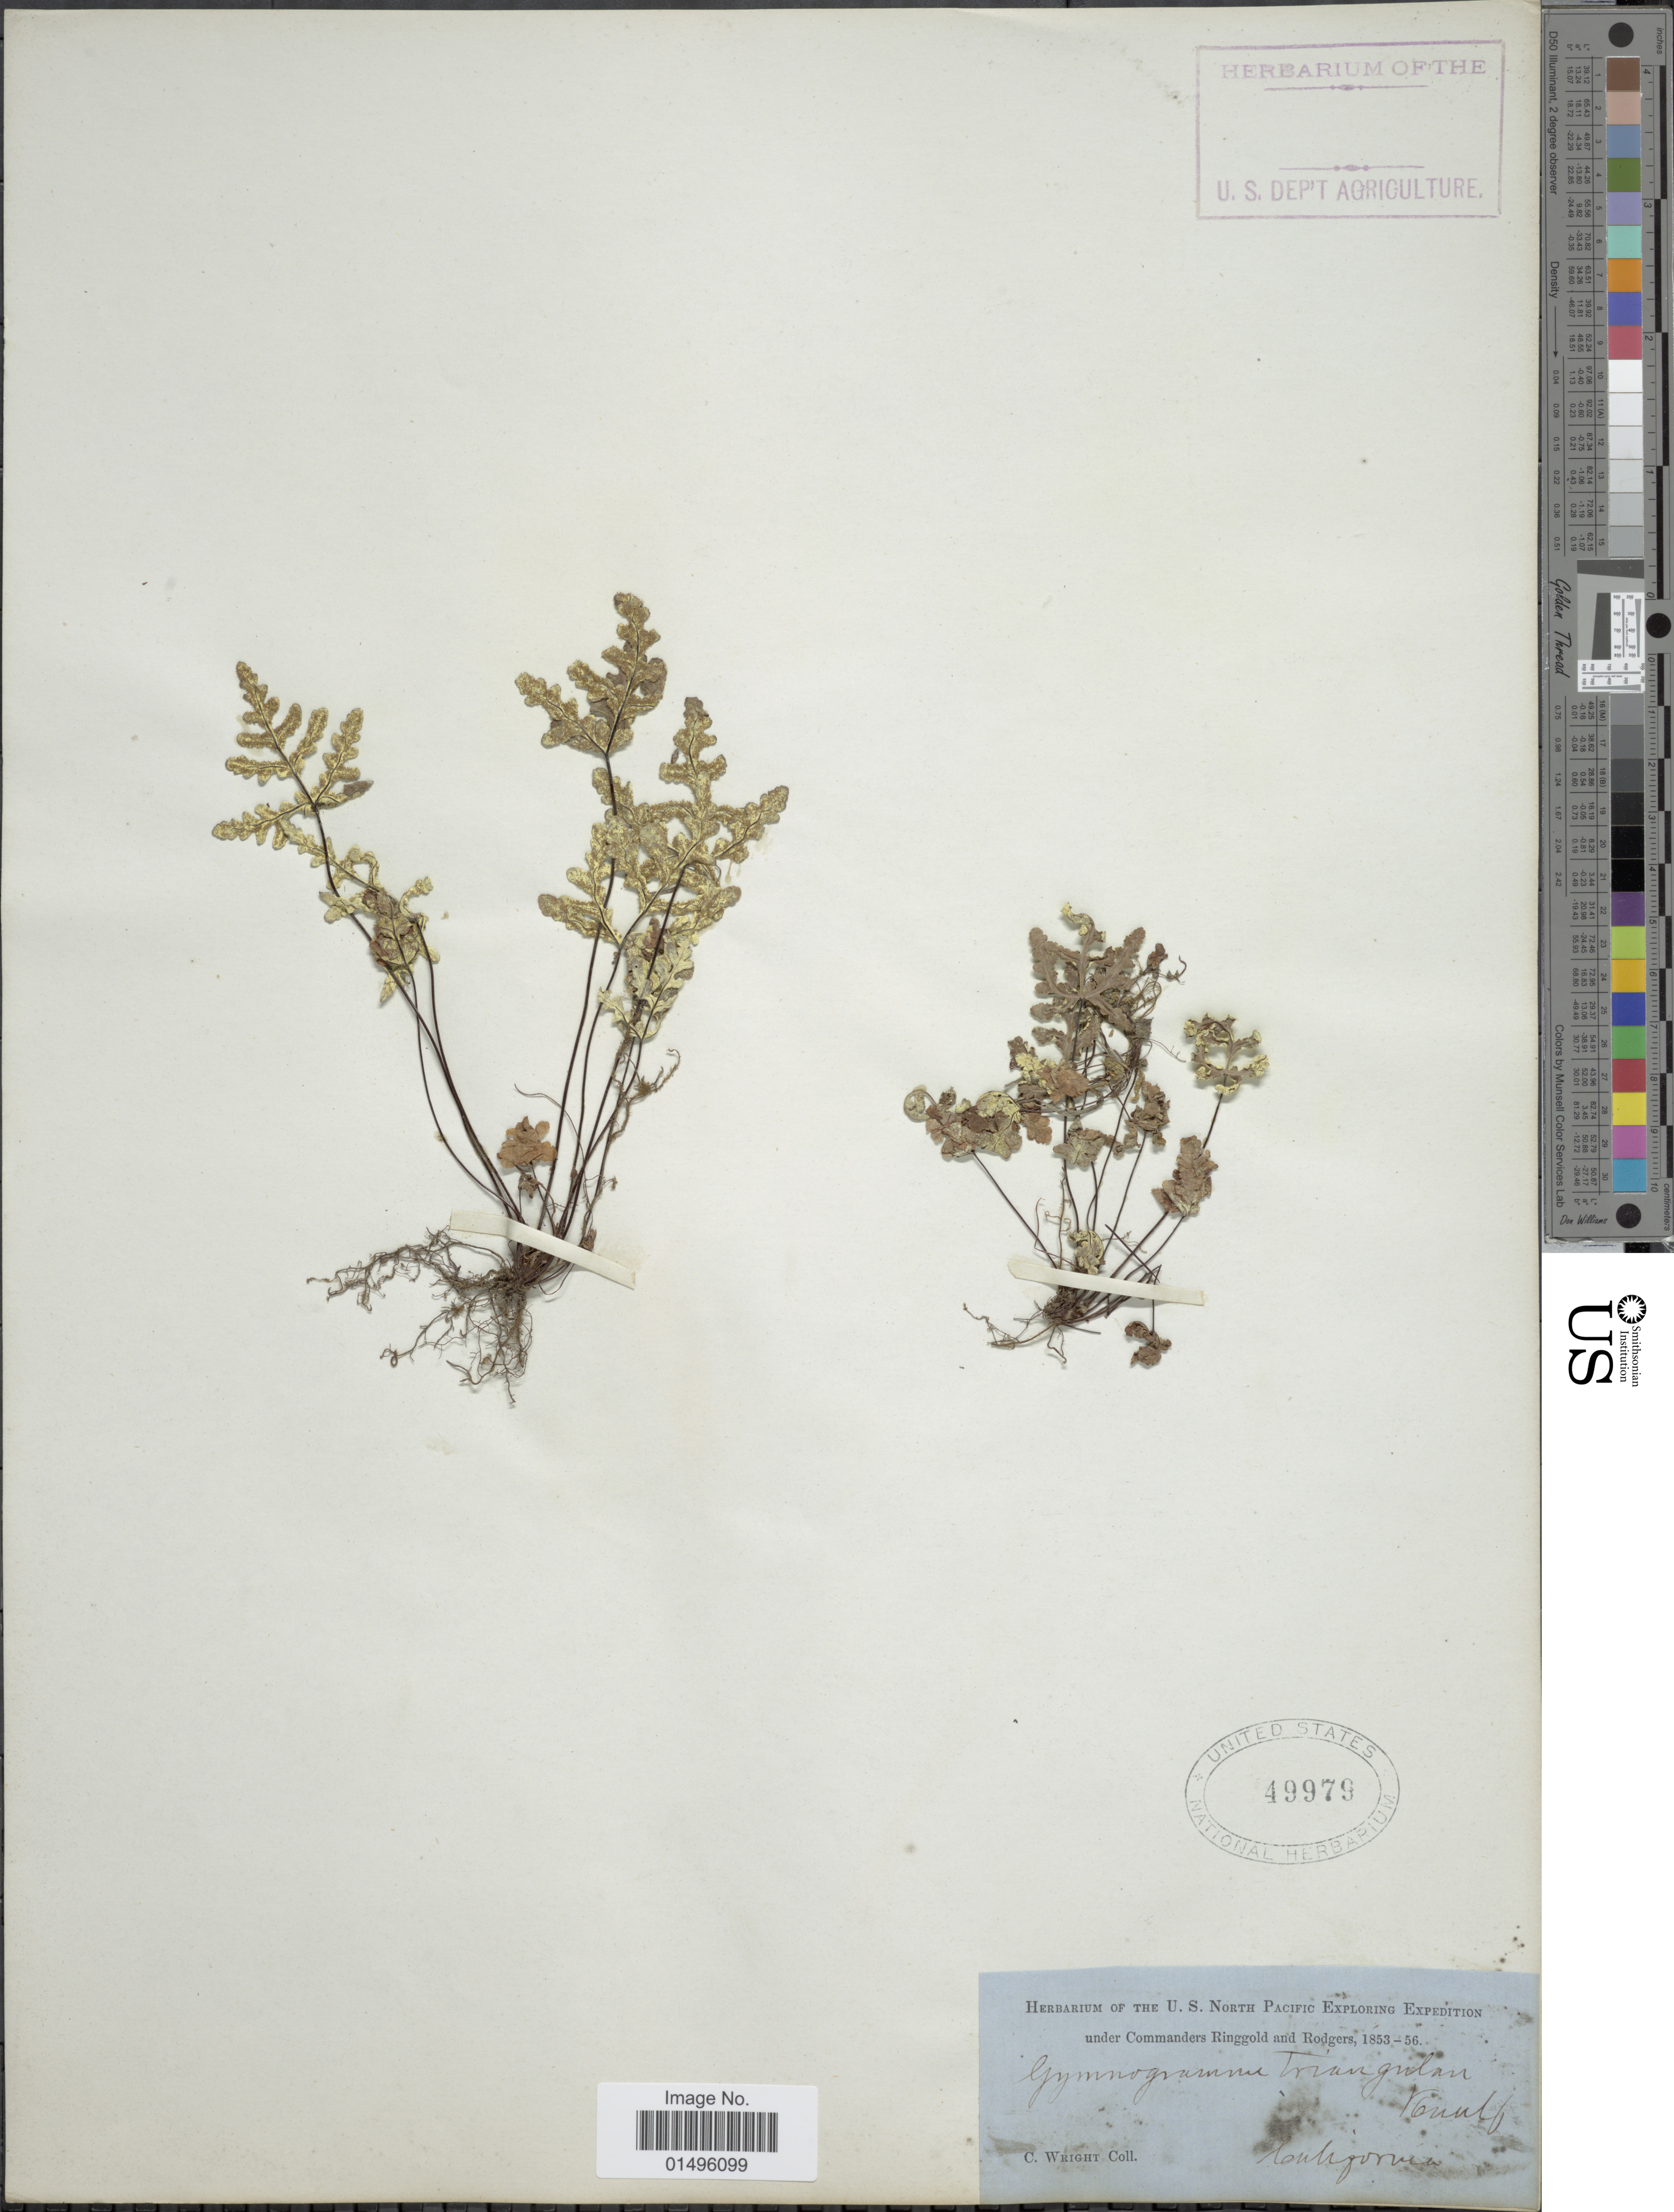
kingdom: Plantae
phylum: Tracheophyta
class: Polypodiopsida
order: Polypodiales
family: Pteridaceae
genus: Pentagramma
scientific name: Pentagramma triangularis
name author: (Kaulf.) Yatsk. et al.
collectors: C. Wright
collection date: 1853/1856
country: United States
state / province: California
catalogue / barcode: US 49979